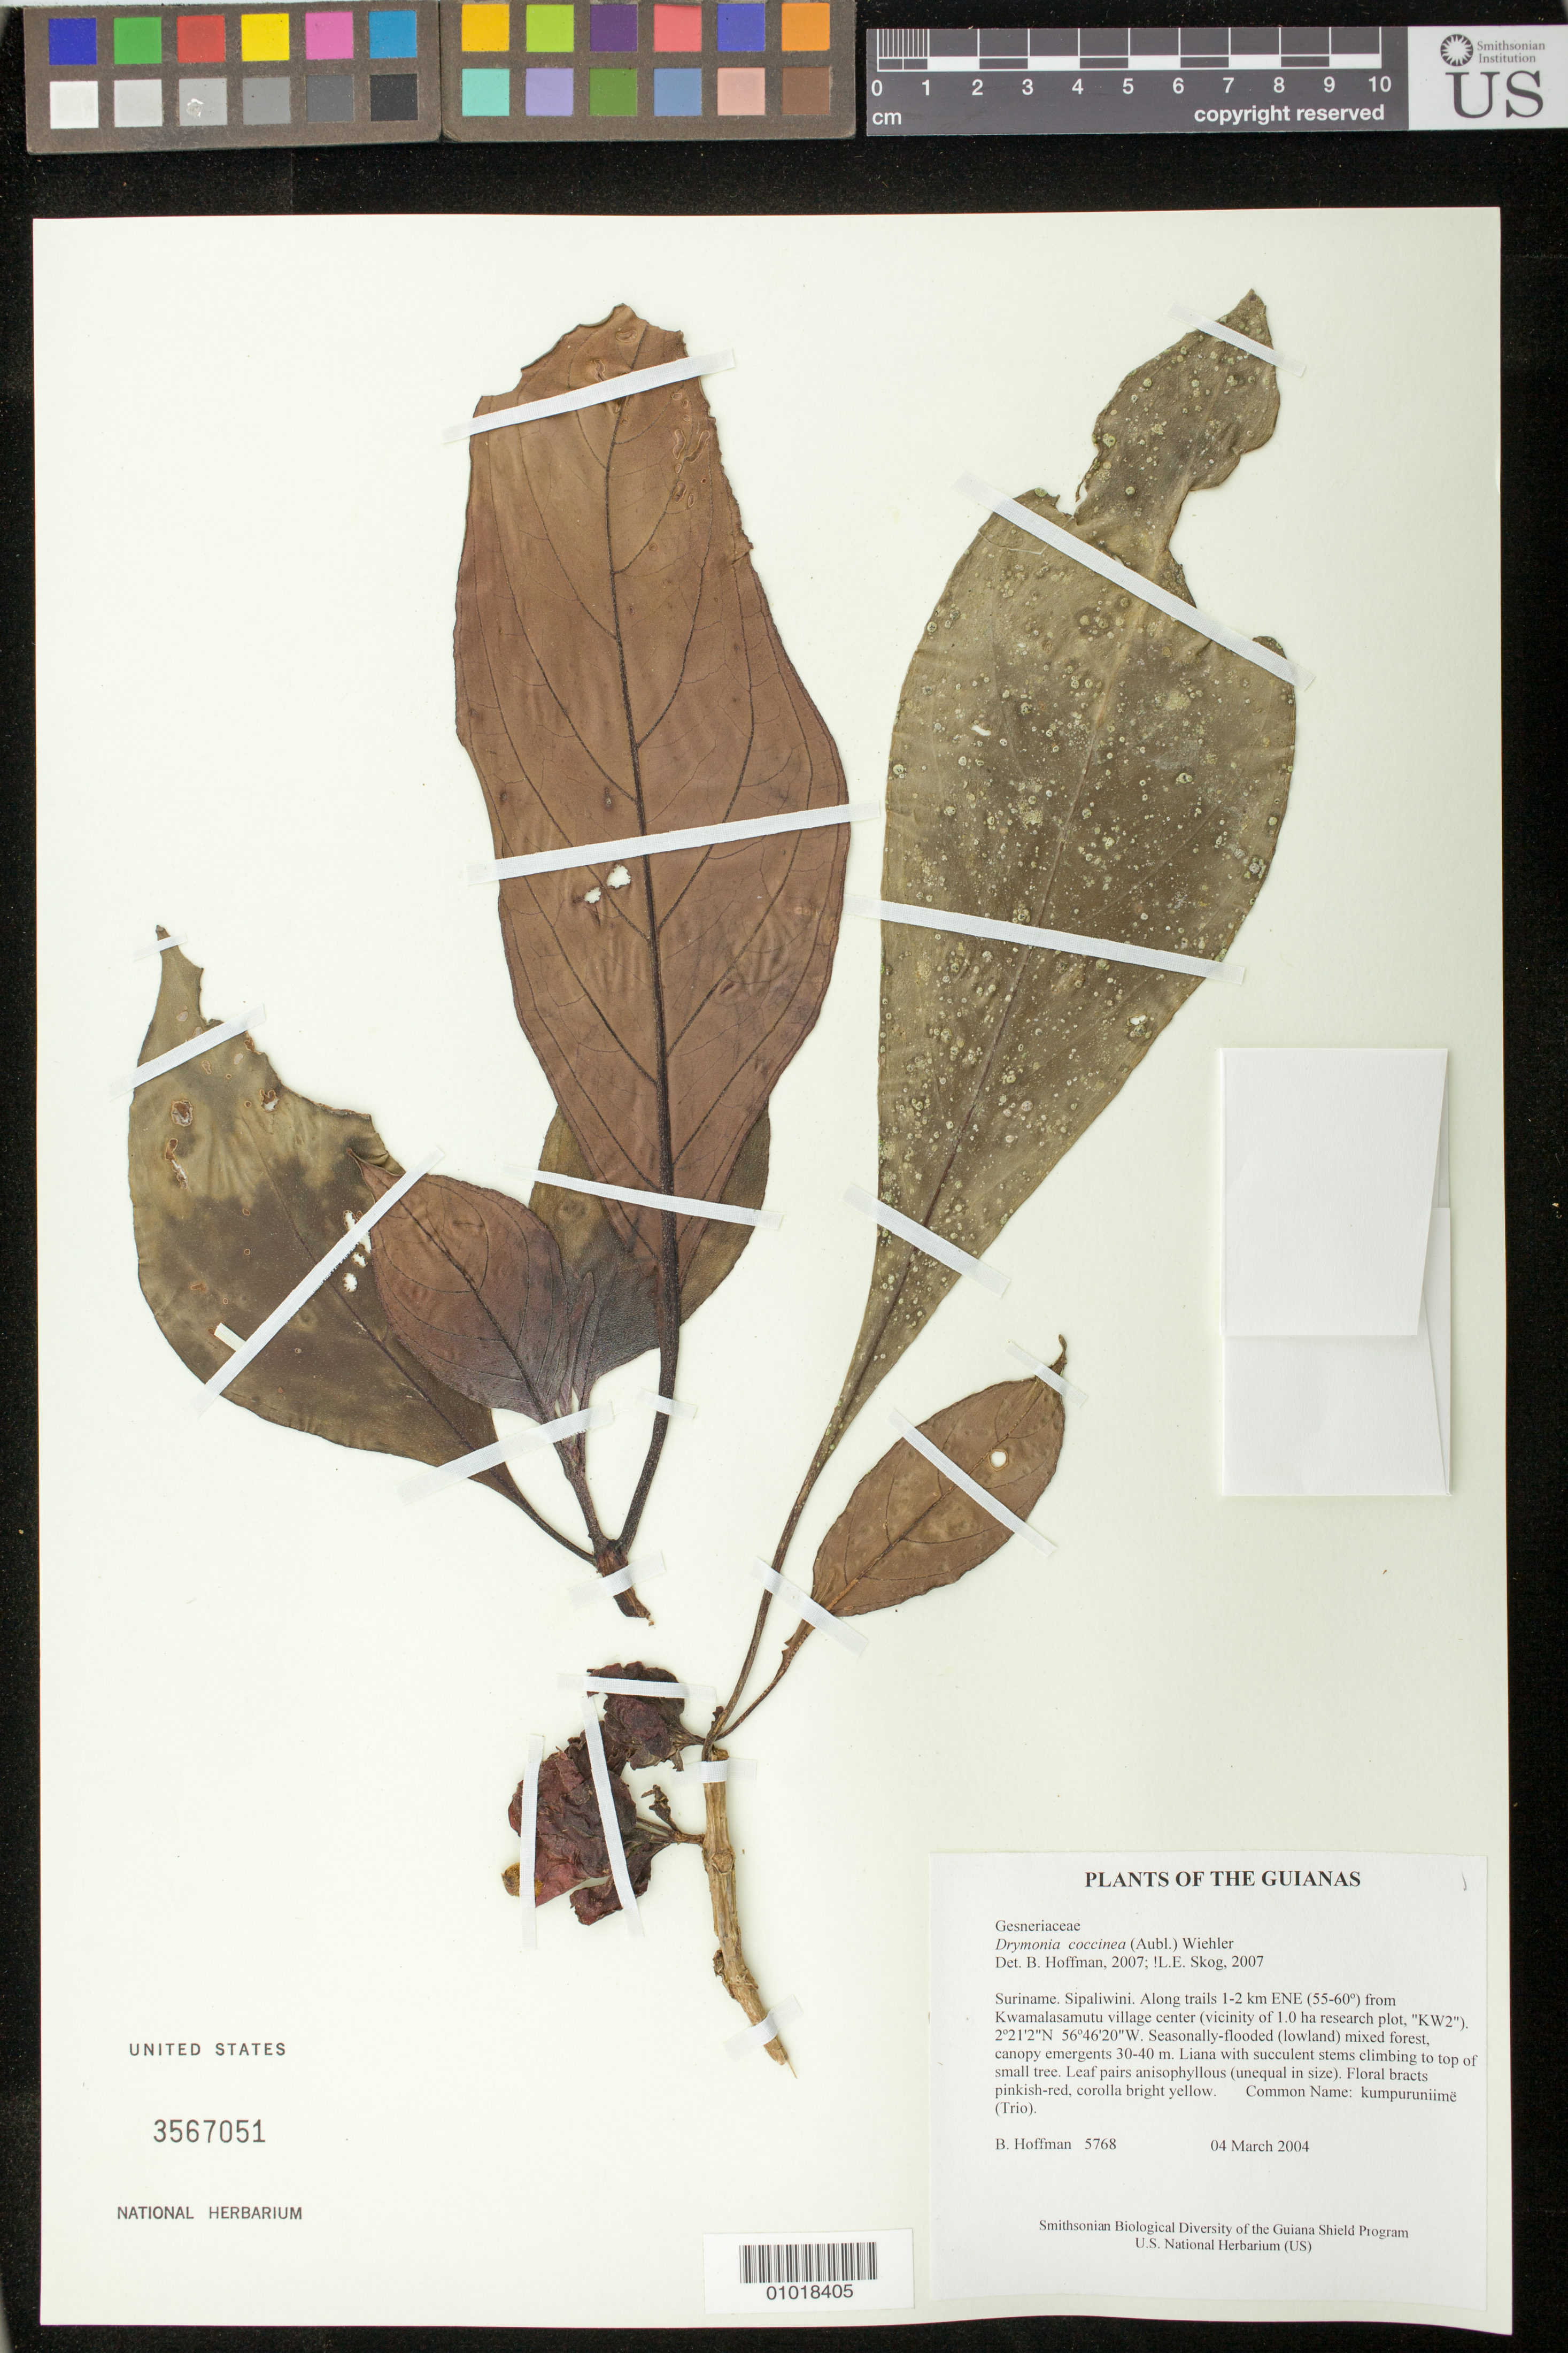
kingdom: Plantae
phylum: Tracheophyta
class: Magnoliopsida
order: Lamiales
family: Gesneriaceae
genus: Drymonia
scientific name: Drymonia coccinea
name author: (Aubl.) Wiehler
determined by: Hoffman, Bruce, (US), Smithsonian Institution - National Museum of Natural History (UNITED STATES)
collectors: B. Hoffman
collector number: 5768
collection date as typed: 04 Mar 2004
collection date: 2004-03-04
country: Suriname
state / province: Sipaliwini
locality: Along trails 1-2 km ENE (55-60°) from Kwamalasamutu village center (vicinity of 1.0 ha research plot, "KW2")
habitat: Seasonally-flooded (lowland) mixed forest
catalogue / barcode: US 3567051